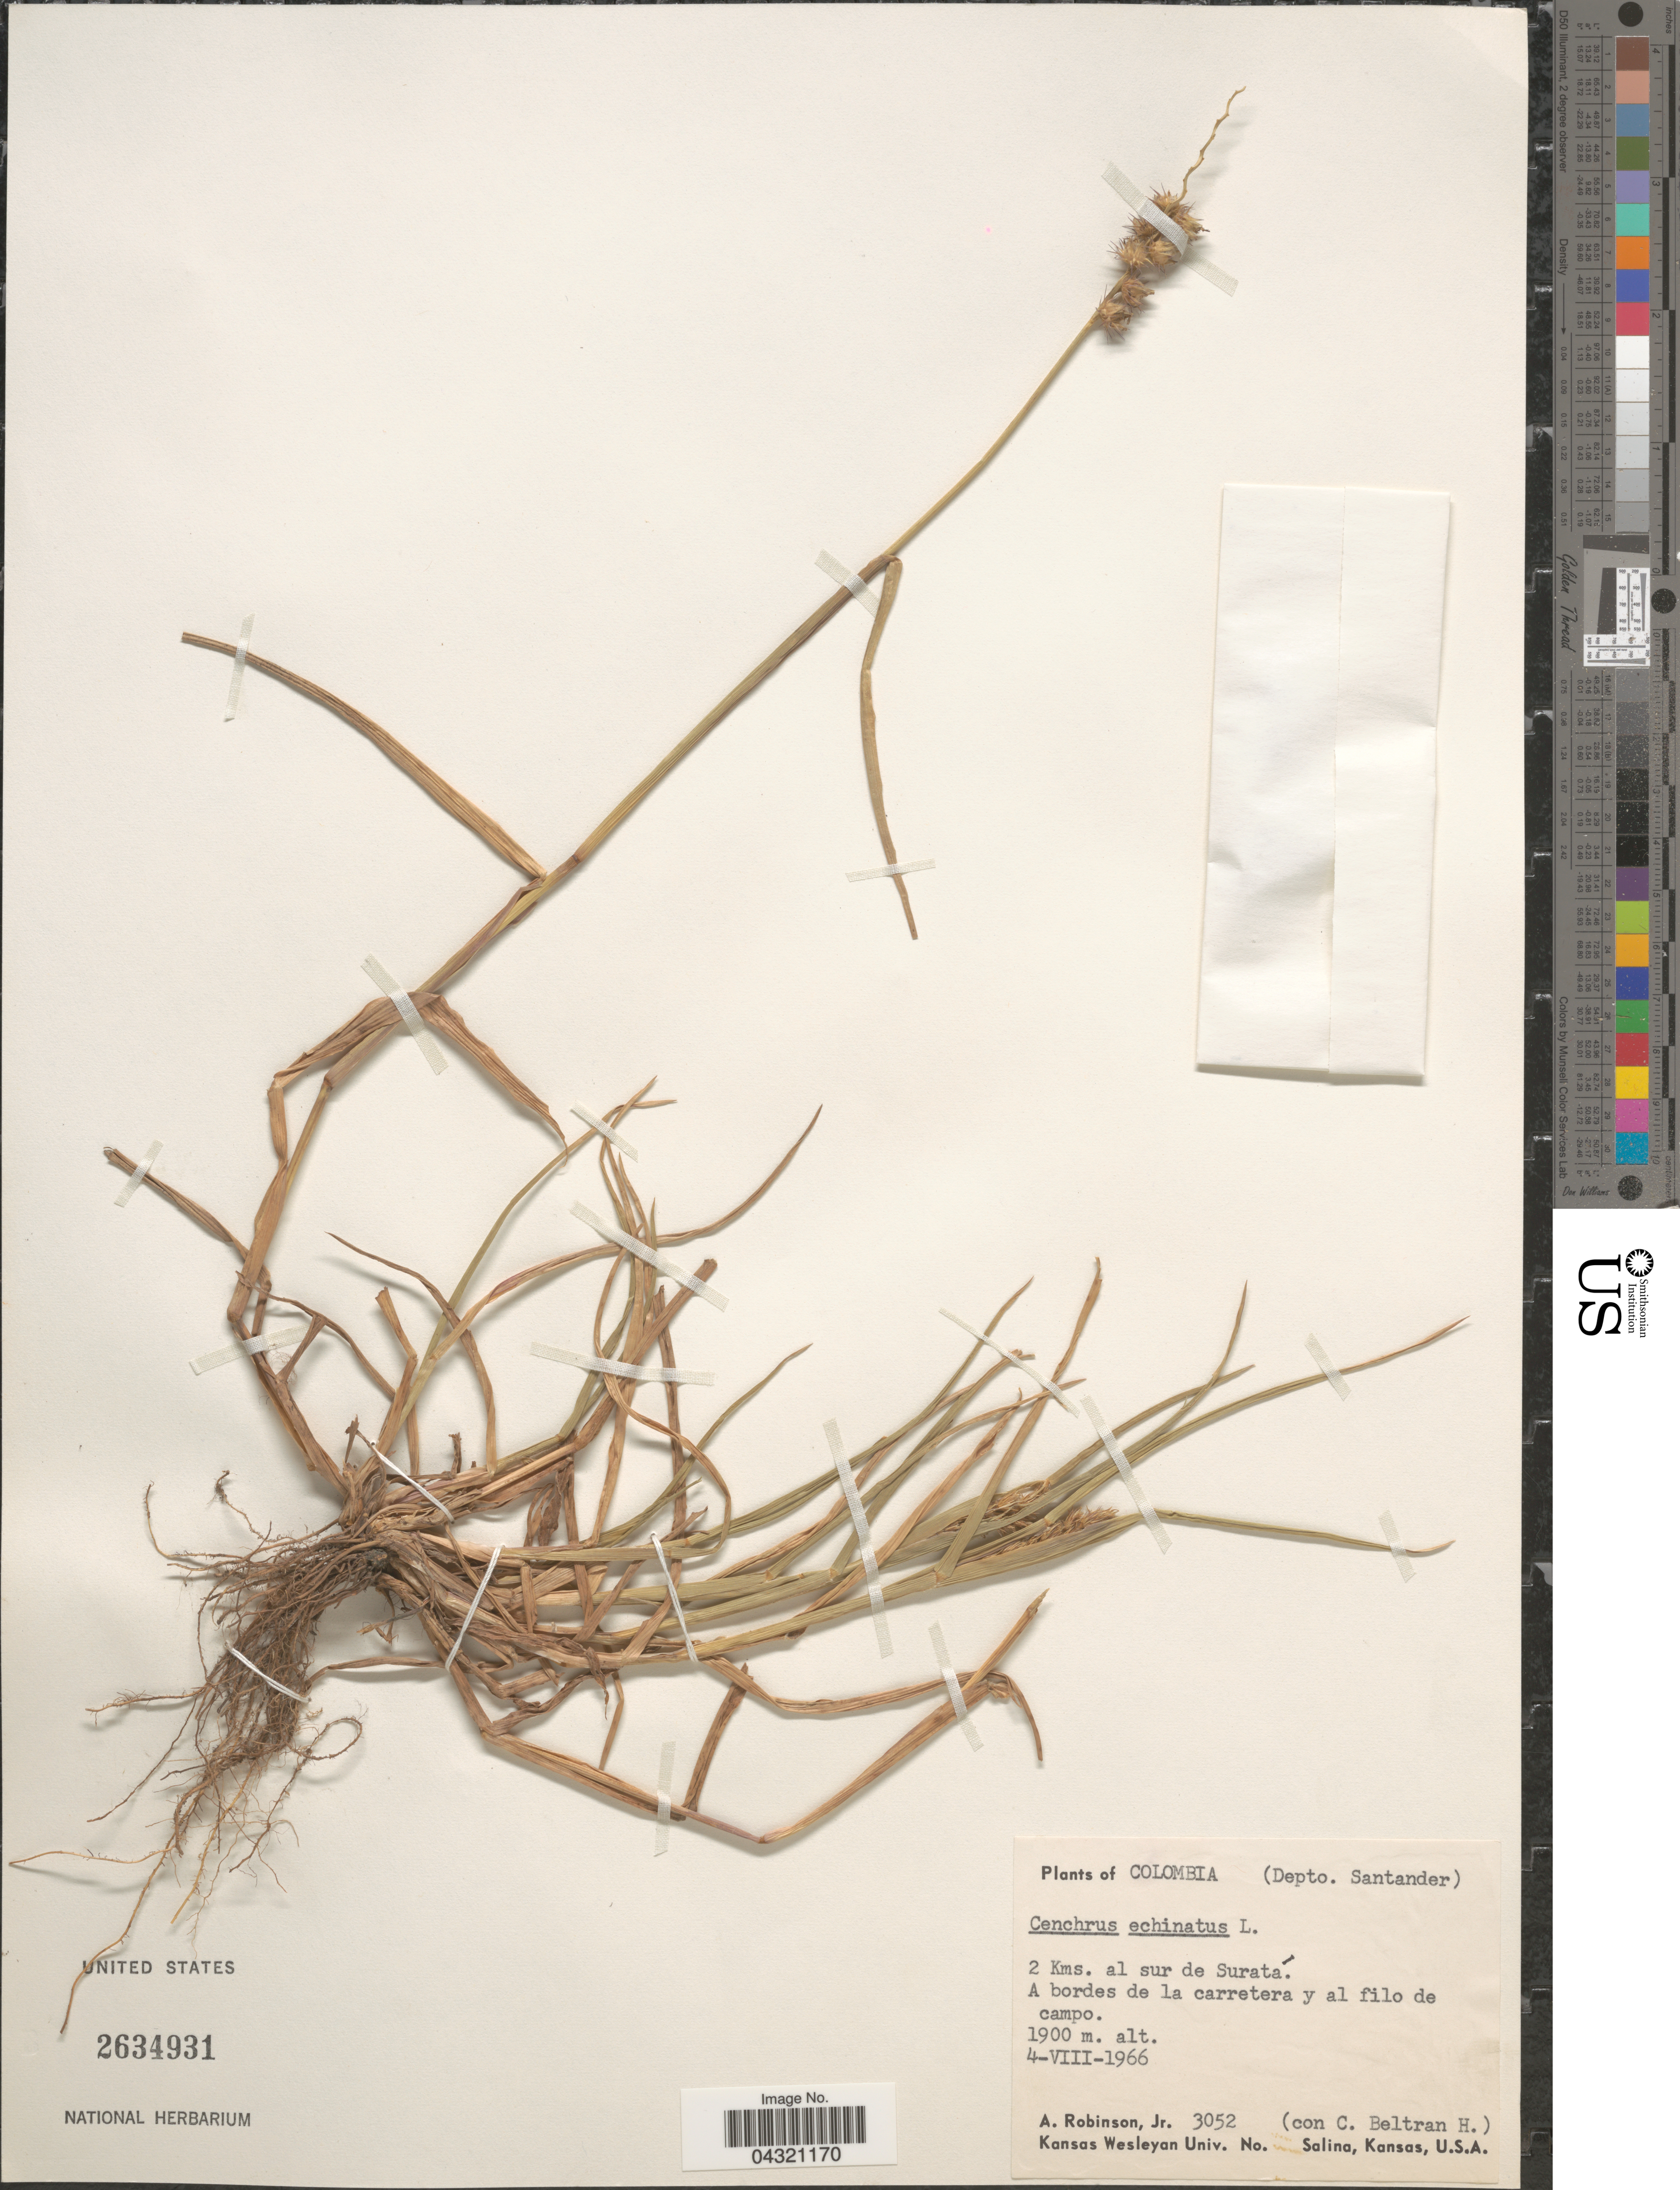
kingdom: Plantae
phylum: Tracheophyta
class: Liliopsida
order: Poales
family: Poaceae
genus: Cenchrus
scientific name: Cenchrus echinatus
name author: L.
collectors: A. Robinson Jr. & C. Beltran H.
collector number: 3052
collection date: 1966-08-04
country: Colombia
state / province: Santander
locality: (Depto. Santander). 2 Kms. al sur de Suratá.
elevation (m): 1900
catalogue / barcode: US 2634931